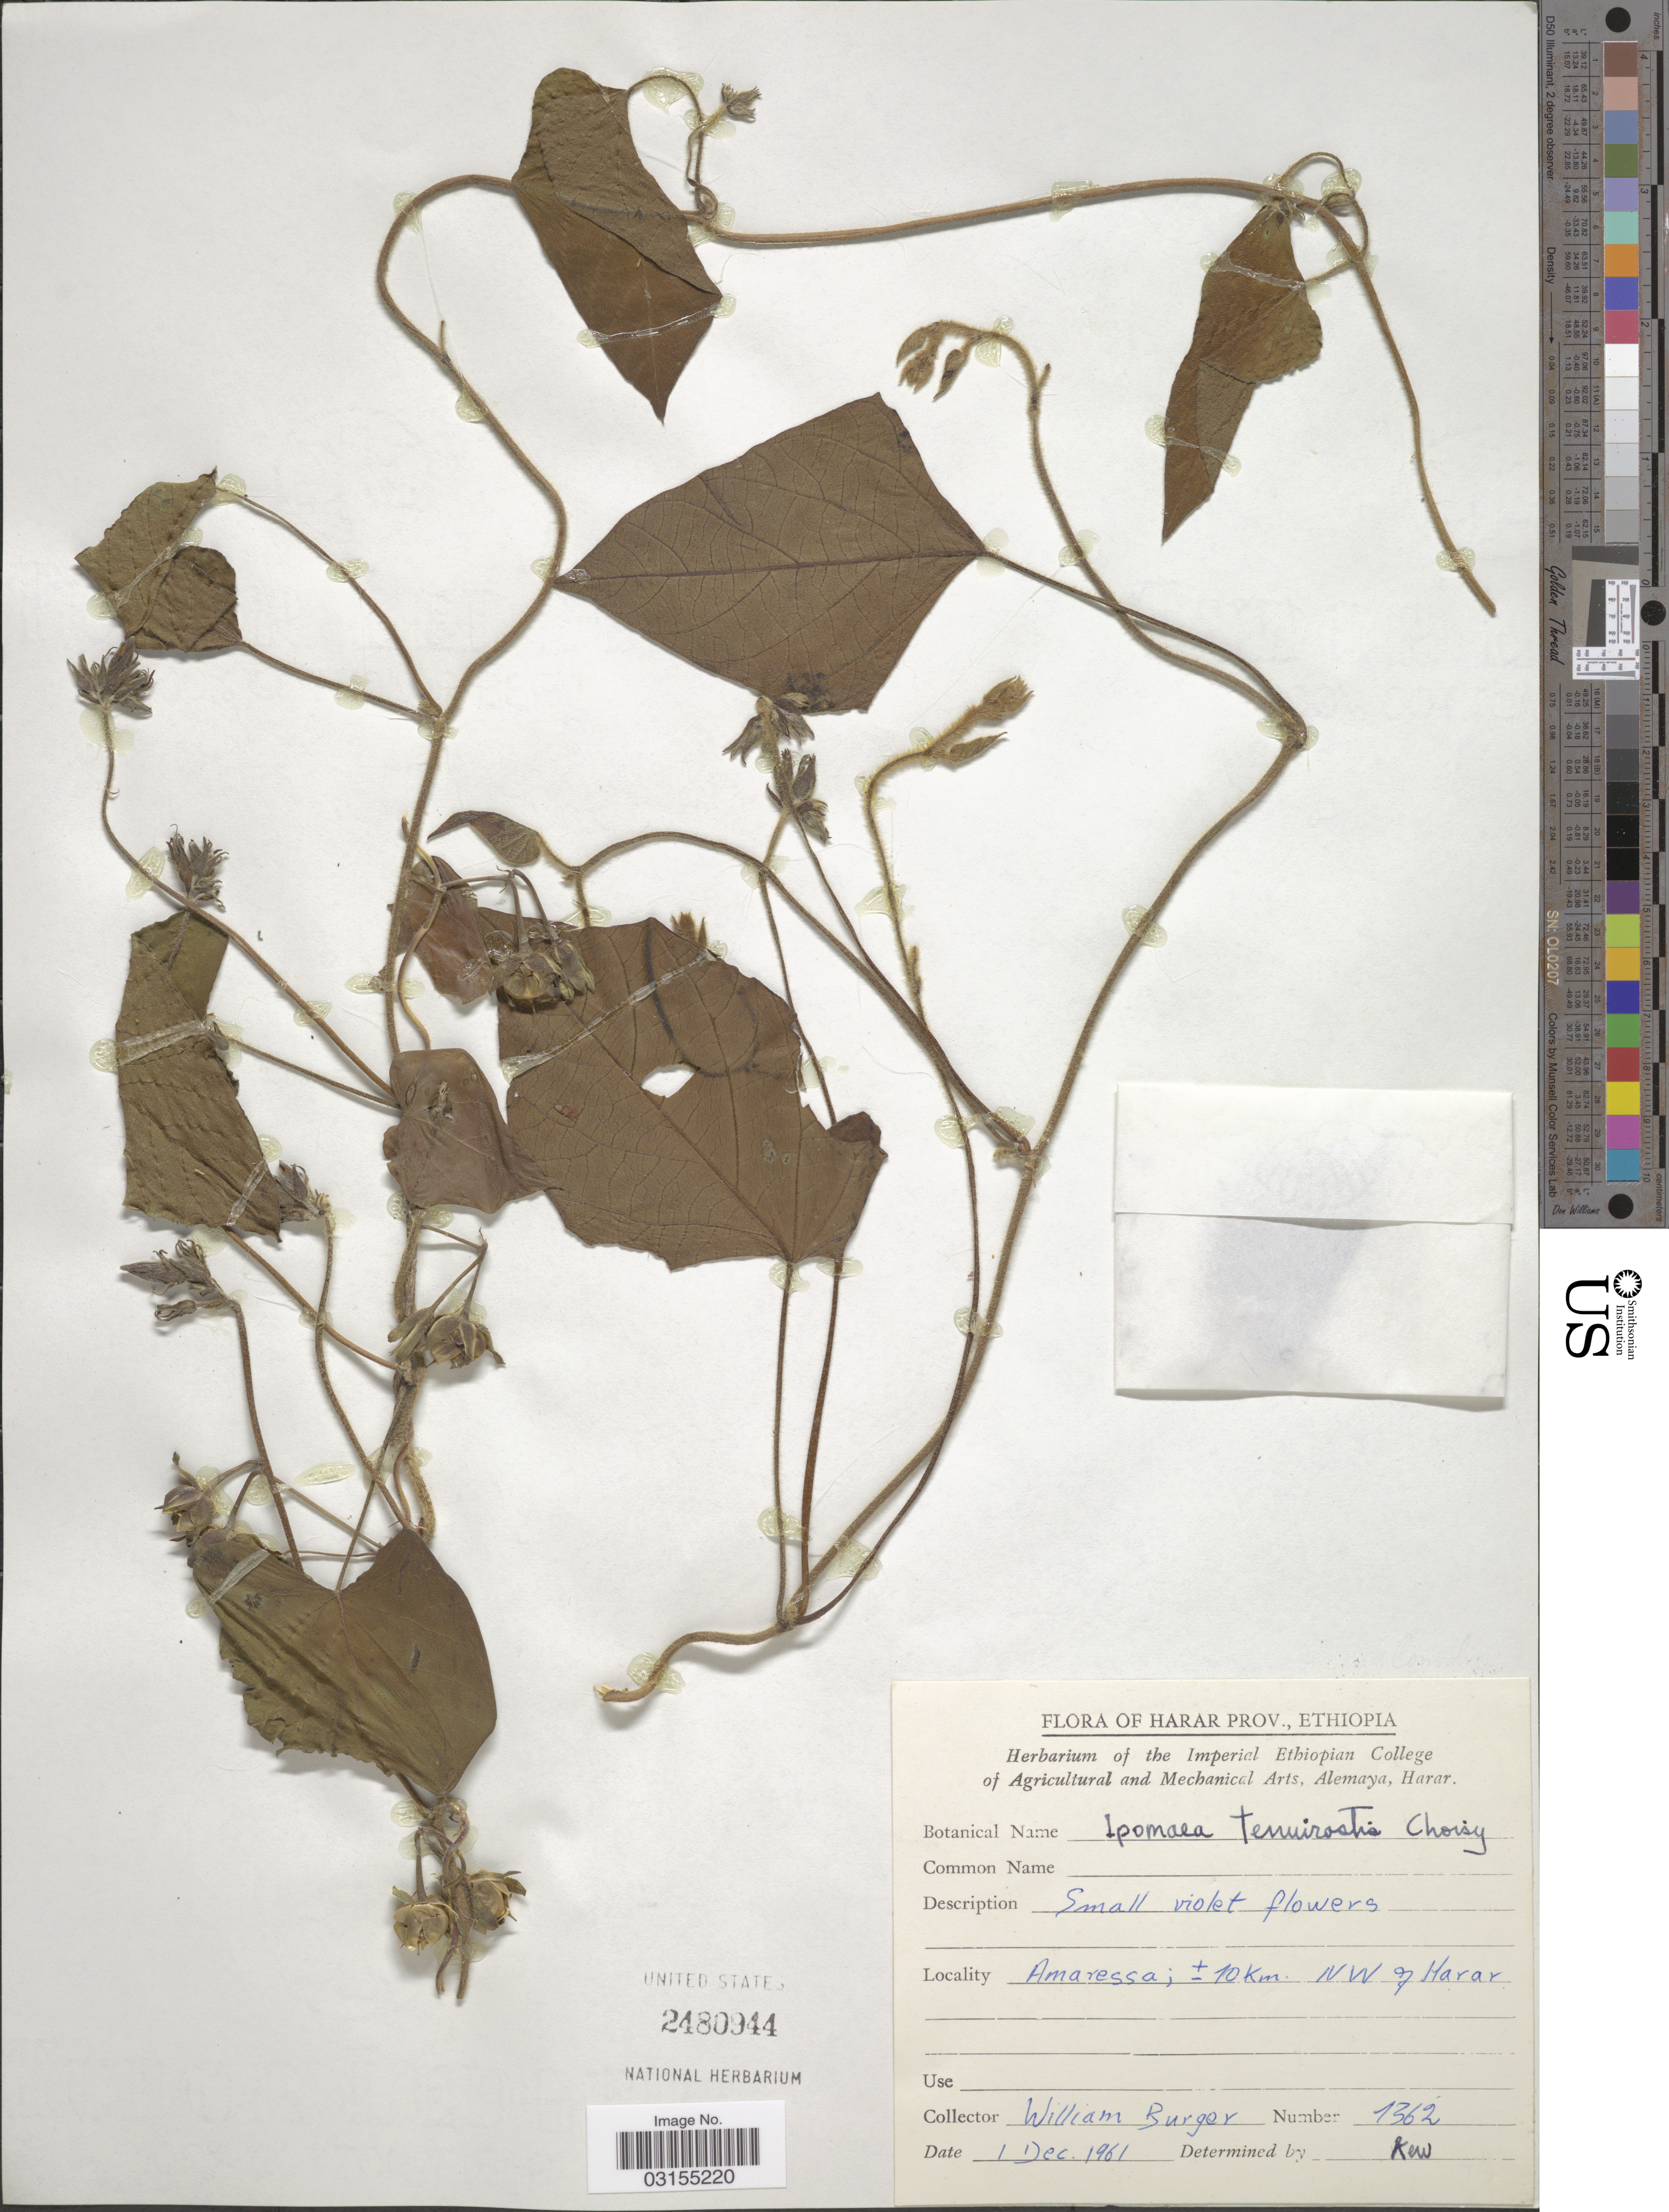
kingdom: Plantae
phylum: Tracheophyta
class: Magnoliopsida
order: Solanales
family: Convolvulaceae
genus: Ipomoea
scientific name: Ipomoea tenuirostris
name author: Choisy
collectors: W. Burger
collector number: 1362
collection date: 1961-12-01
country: Ethiopia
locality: Harar Prov. Amaressa; ± 10 Km. NW of Harar.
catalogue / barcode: US 2480944